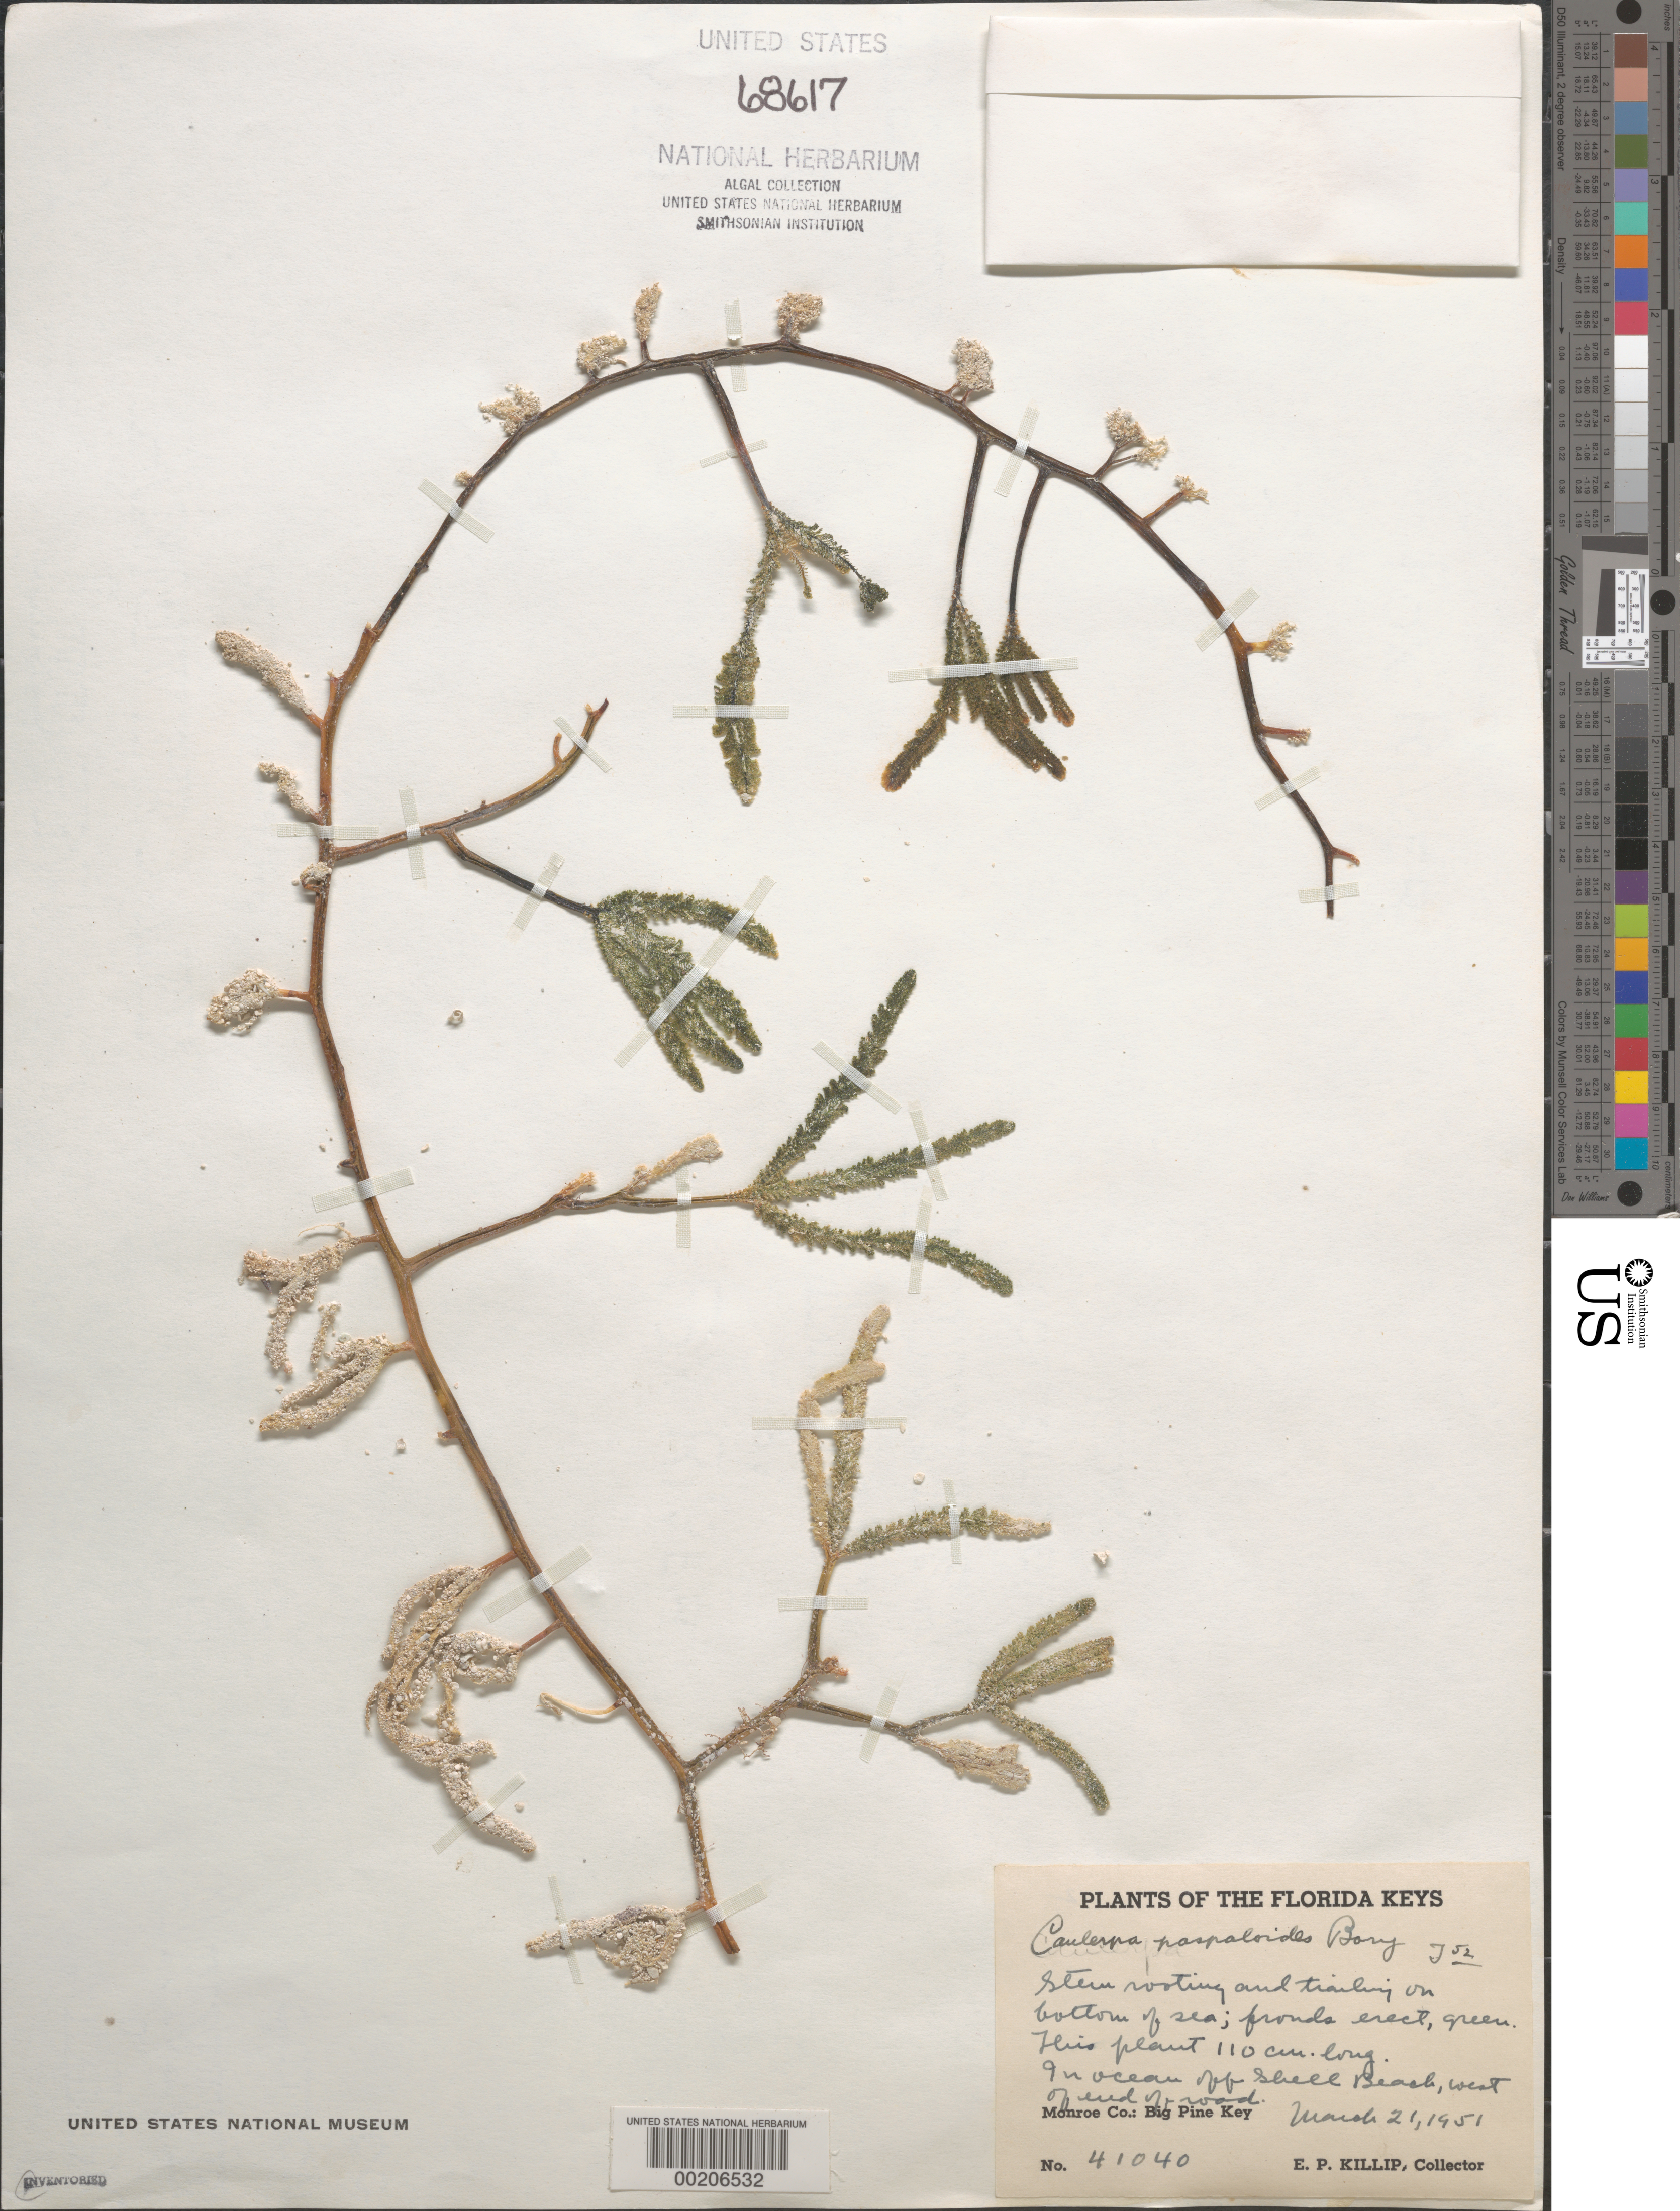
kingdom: Plantae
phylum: Chlorophyta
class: Ulvophyceae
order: Bryopsidales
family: Caulerpaceae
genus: Caulerpa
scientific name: Caulerpa paspaloides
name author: (Bory) Grev.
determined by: Taylor, William R.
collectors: E. P. Killip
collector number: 41040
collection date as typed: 21 Mar 1951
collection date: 1951-03-21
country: United States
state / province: Florida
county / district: Monroe County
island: Big Pine Key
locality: Off Shell Beach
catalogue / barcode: US 68617